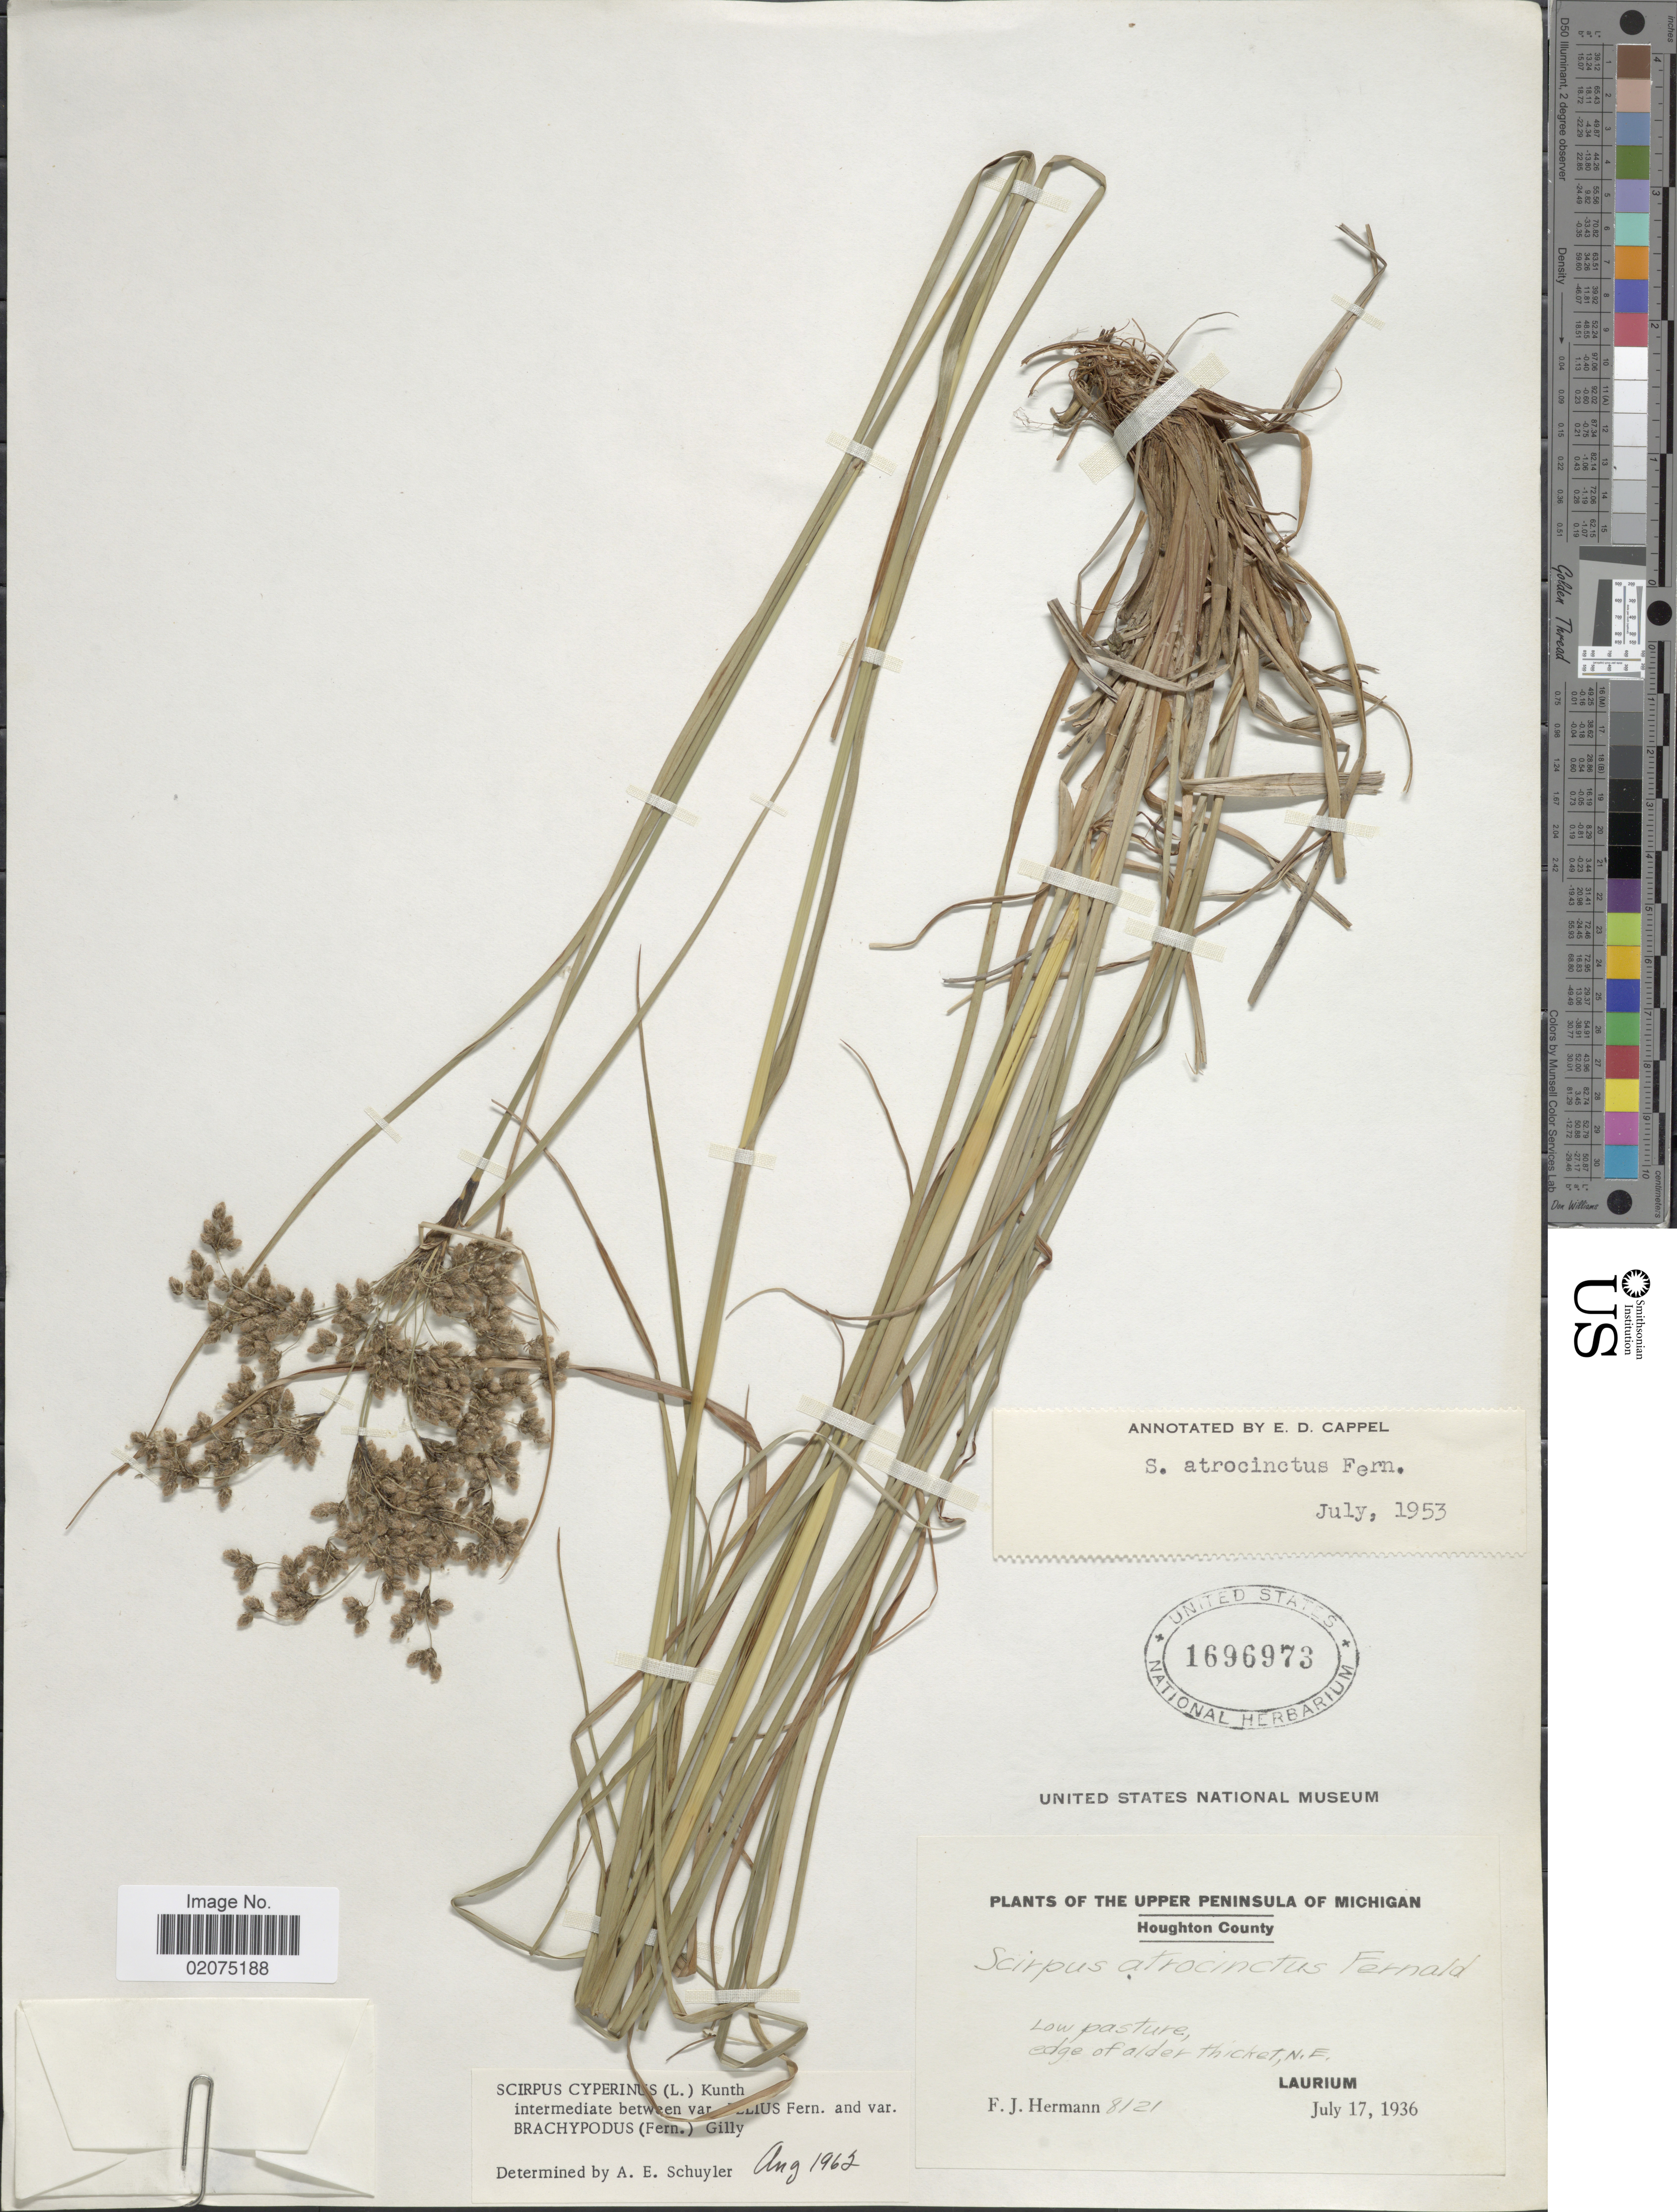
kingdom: Plantae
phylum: Tracheophyta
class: Liliopsida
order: Poales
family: Cyperaceae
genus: Scirpus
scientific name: Scirpus cyperinus (L.) Kunth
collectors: F. J. Hermann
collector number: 8121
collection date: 1936-07-17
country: United States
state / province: Michigan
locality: Upper Peninsula, Houghton County, Laurium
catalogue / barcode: US 1696973